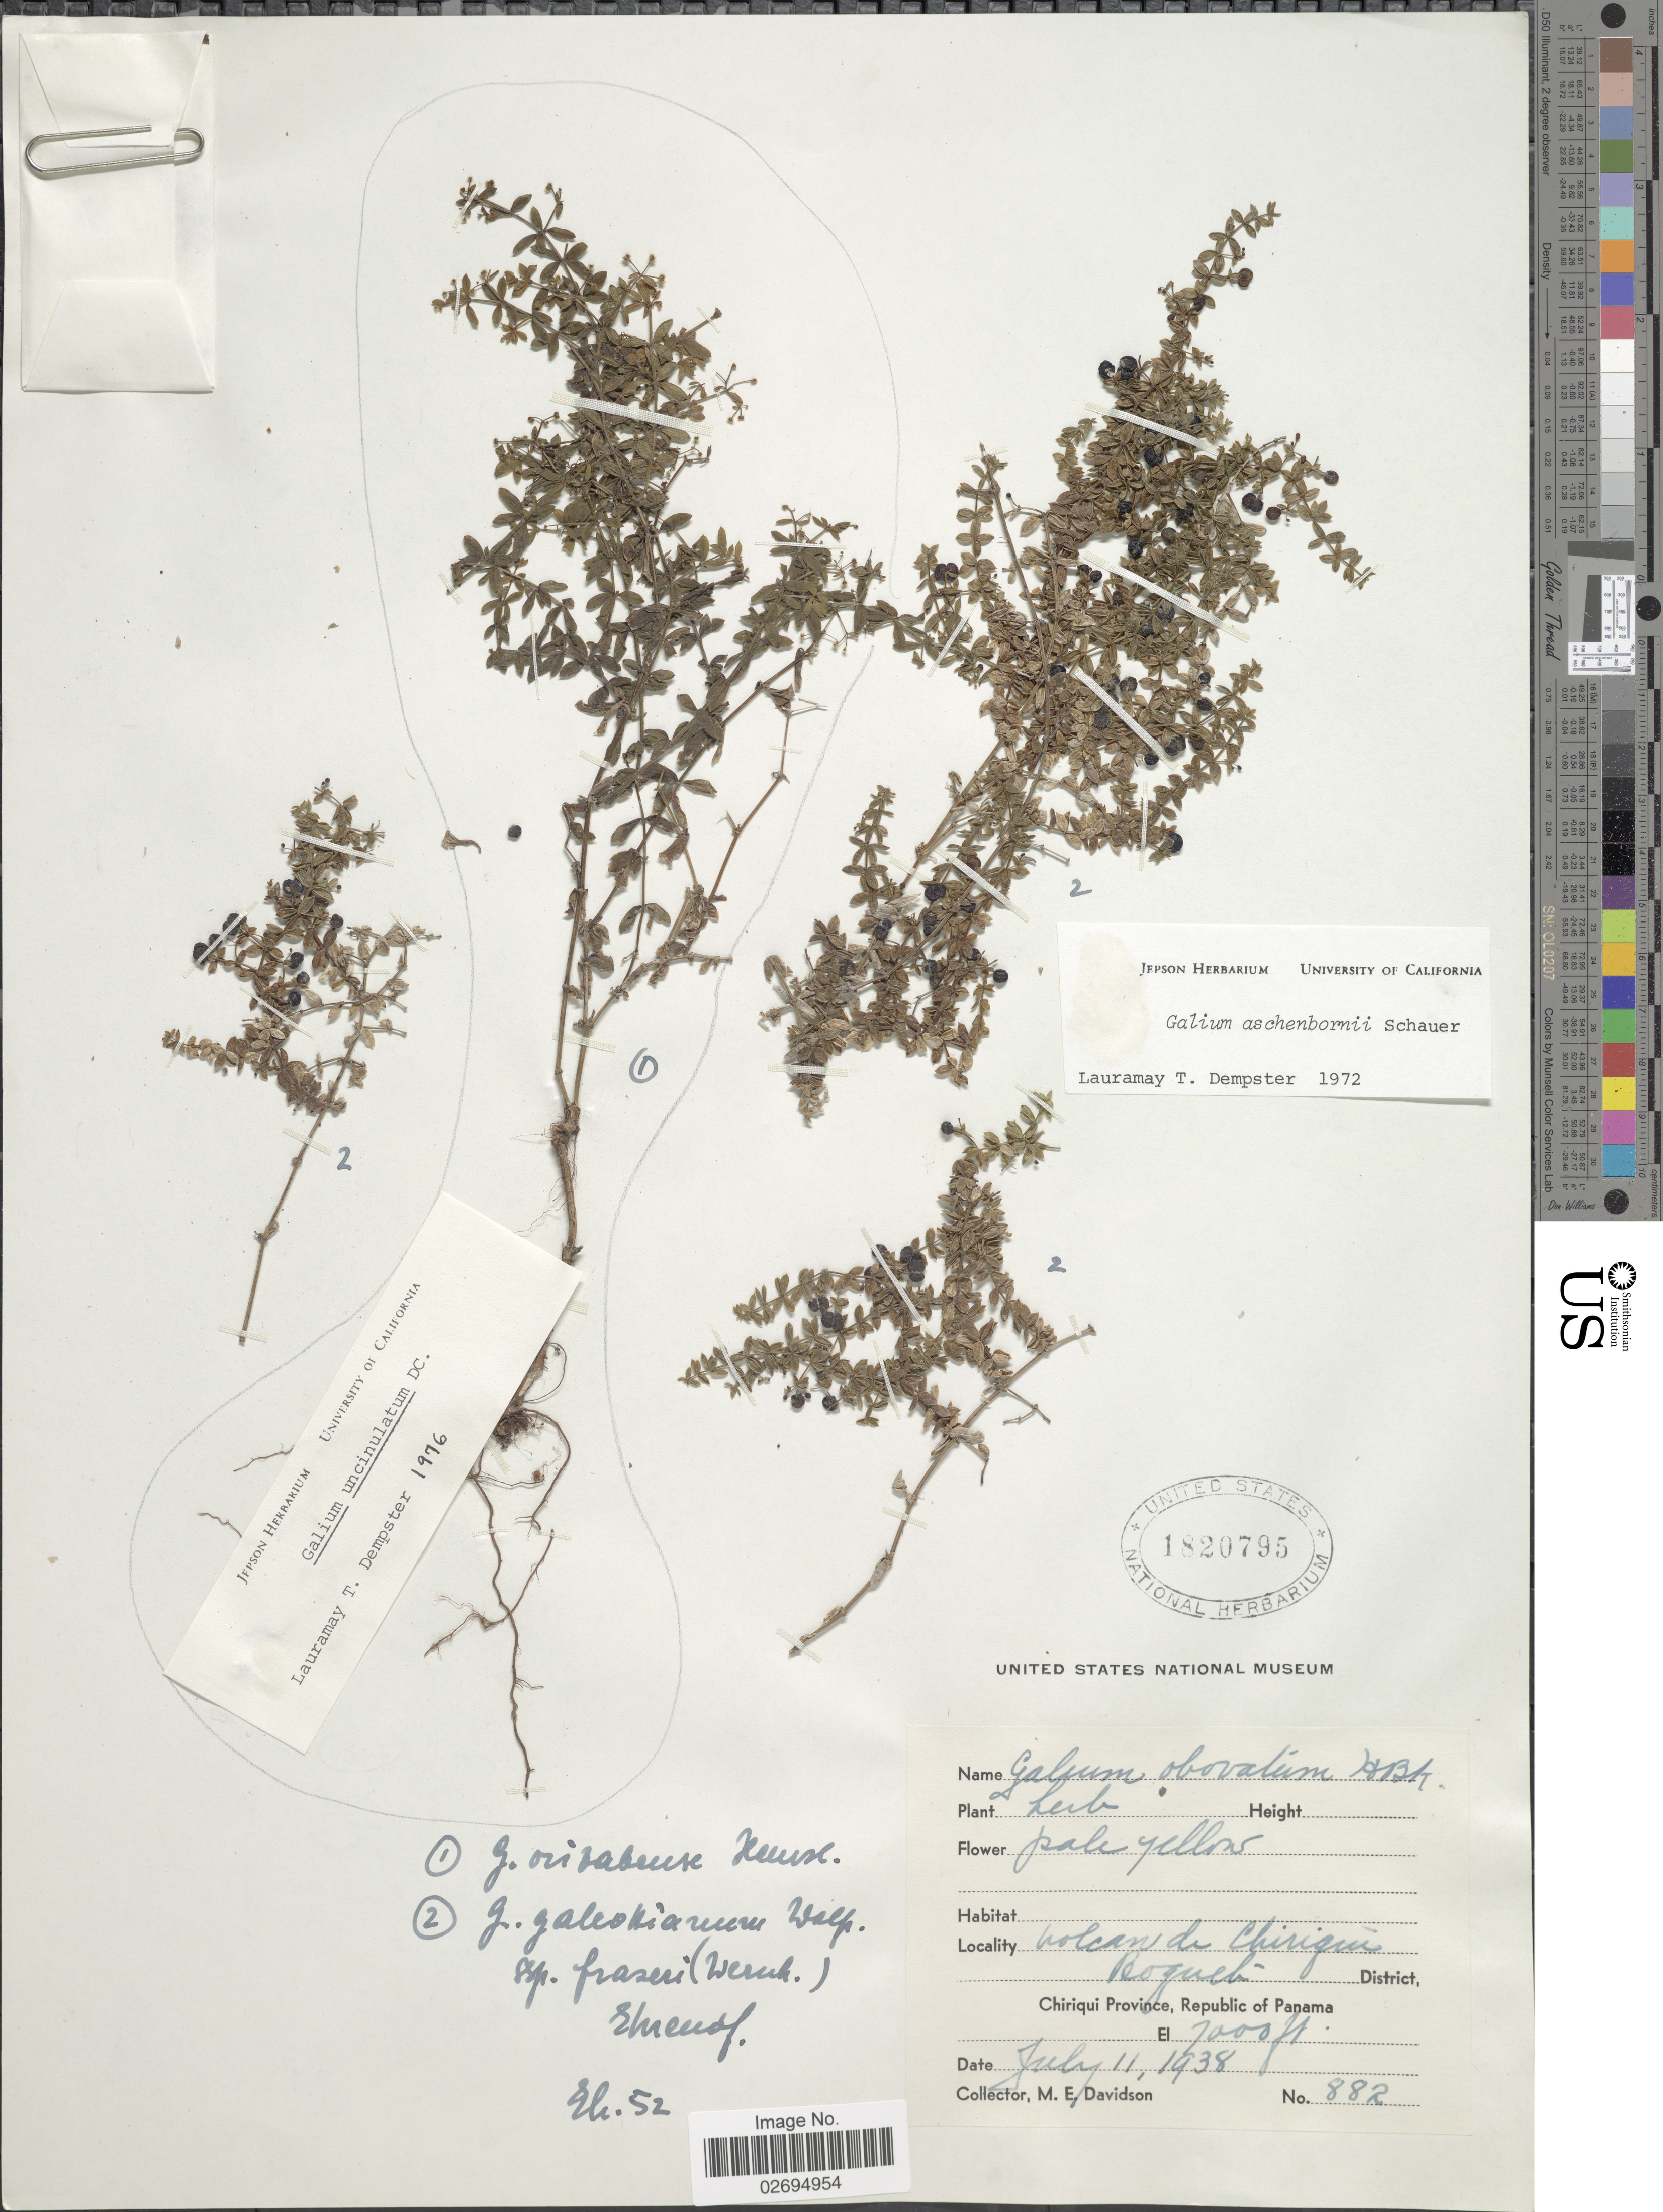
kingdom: Plantae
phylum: Tracheophyta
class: Magnoliopsida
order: Gentianales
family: Rubiaceae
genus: Galium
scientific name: Galium aschenbornii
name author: Schauer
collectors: M. E. Davidson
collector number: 882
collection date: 1938-07-11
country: Panama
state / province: Chiriqui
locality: Volcan de Chiriqui, Boquete District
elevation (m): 2134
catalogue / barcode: US 1820795